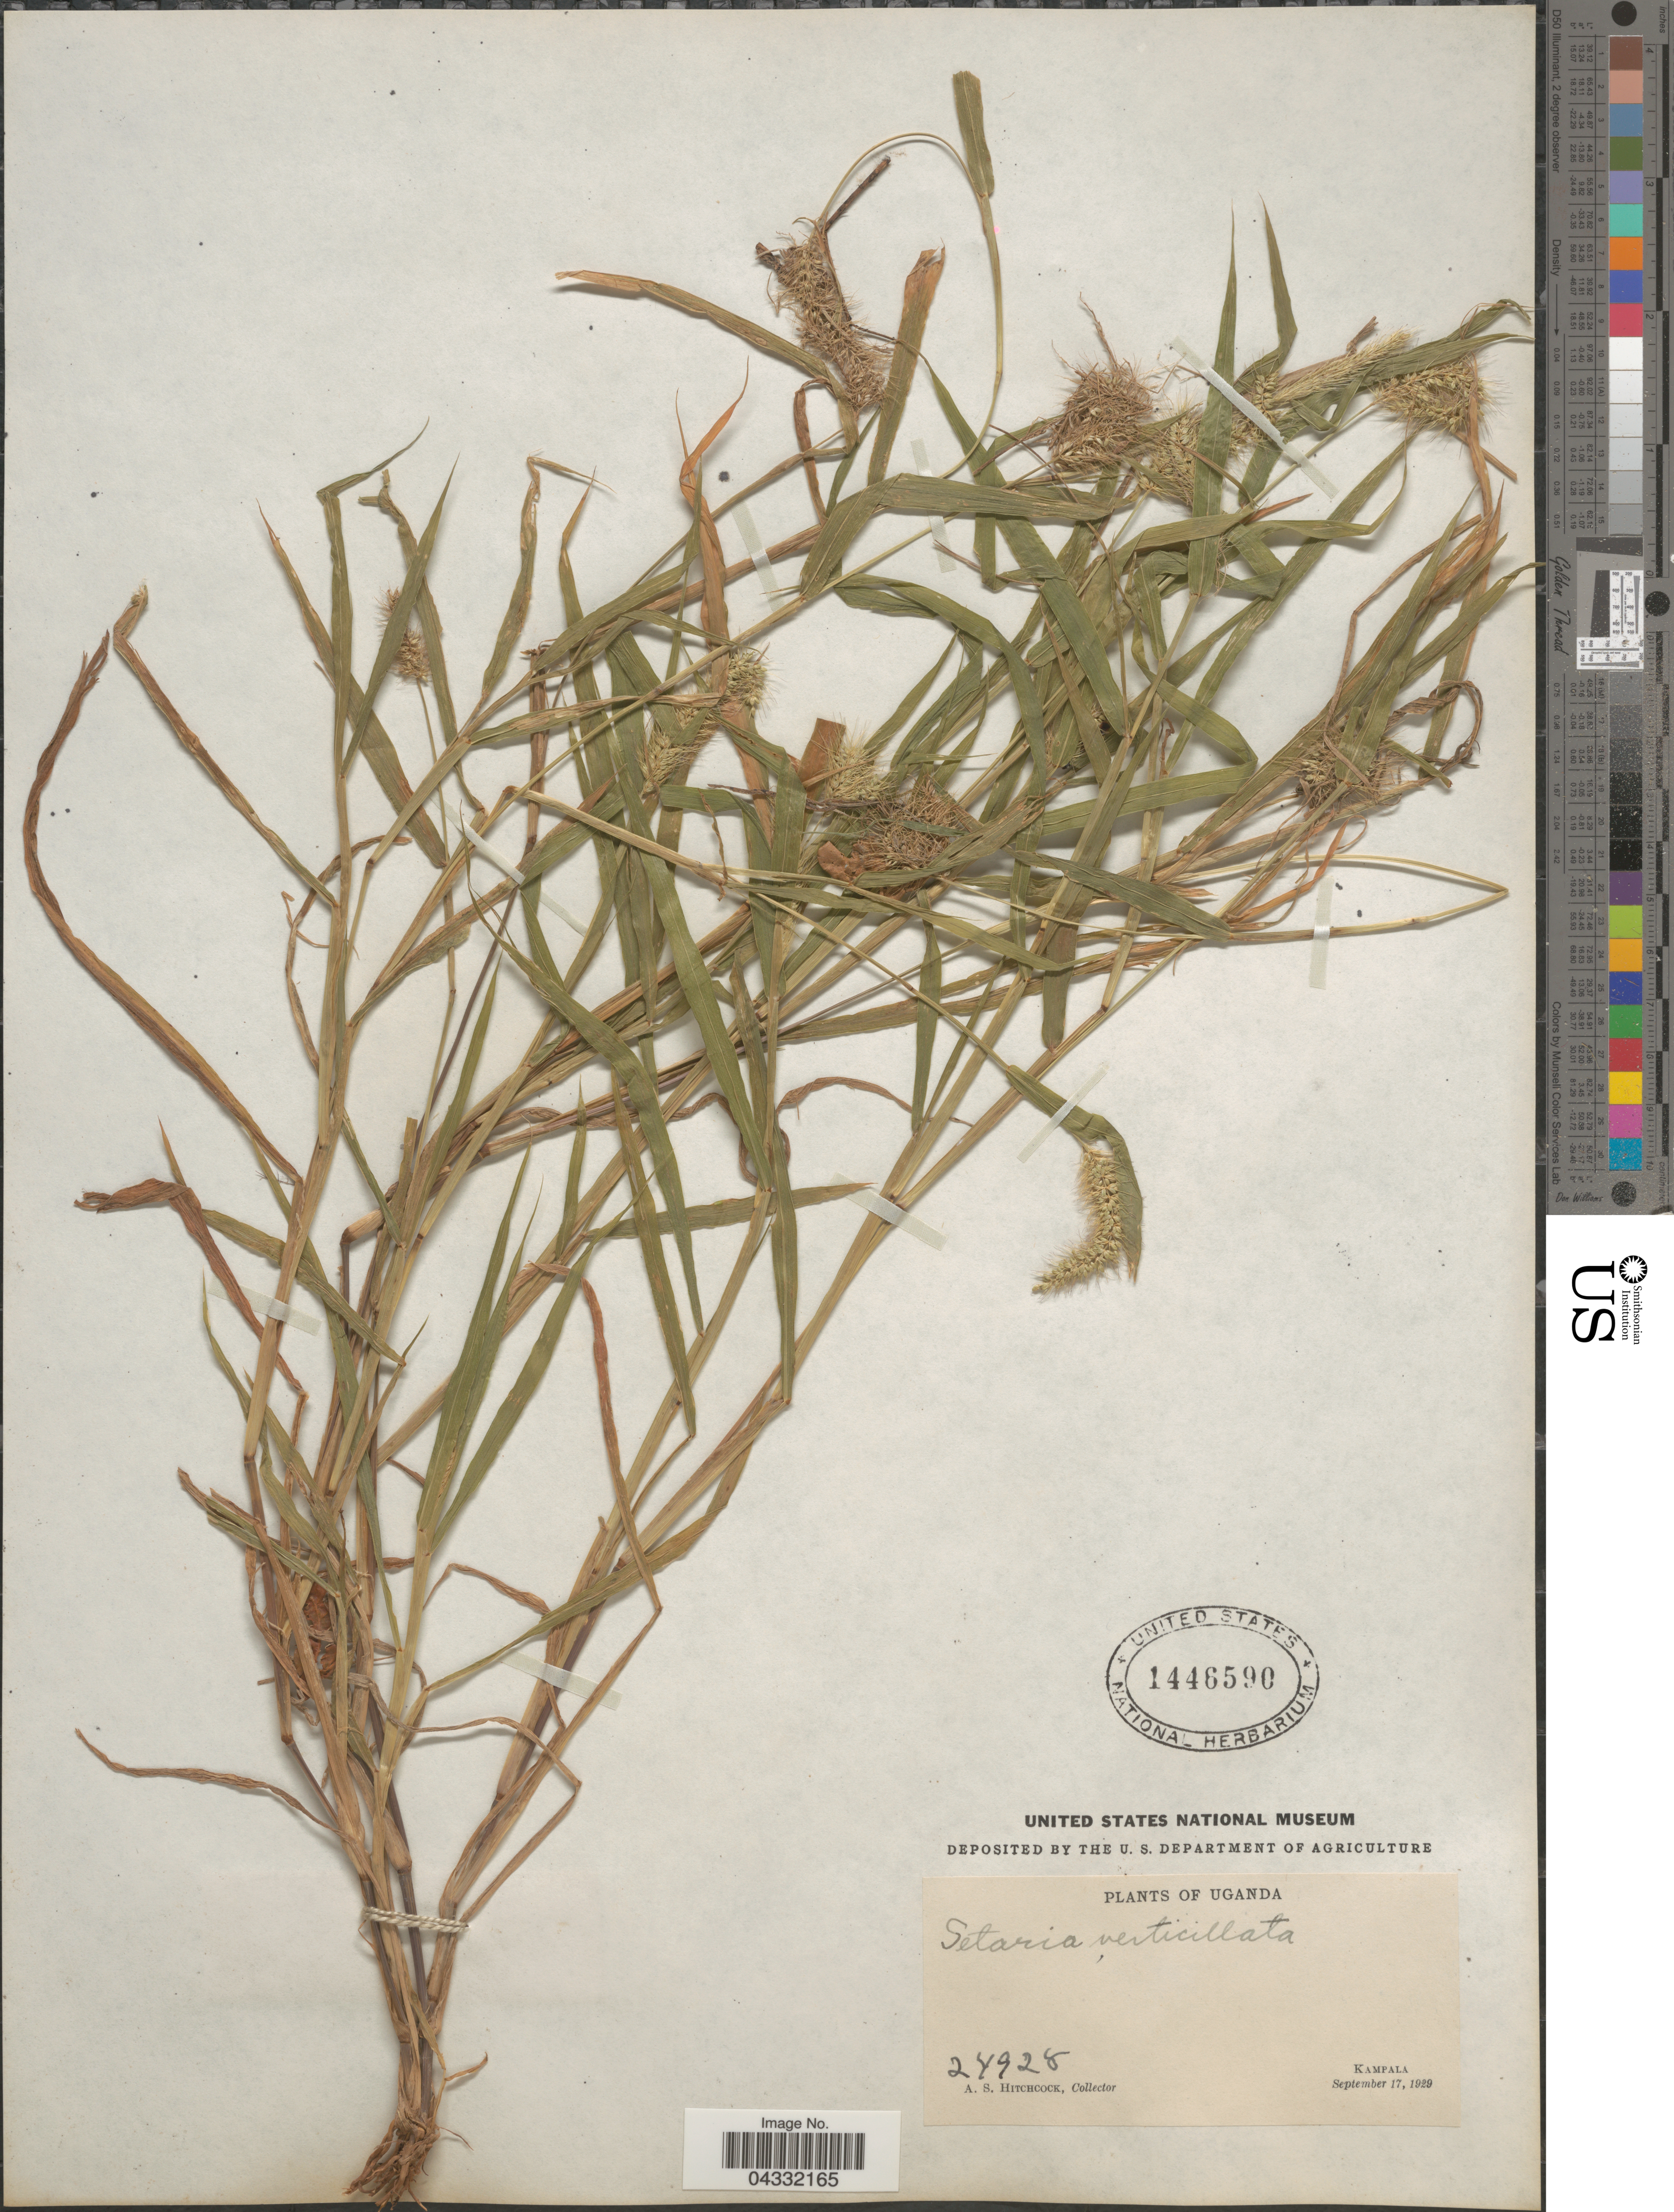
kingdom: Plantae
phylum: Tracheophyta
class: Liliopsida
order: Poales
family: Poaceae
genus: Setaria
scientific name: Setaria verticillata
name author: (L.) P. Beauv.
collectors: A. S. Hitchcock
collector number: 24928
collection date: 1929-09-17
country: Uganda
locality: Kampala.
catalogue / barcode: US 1446590